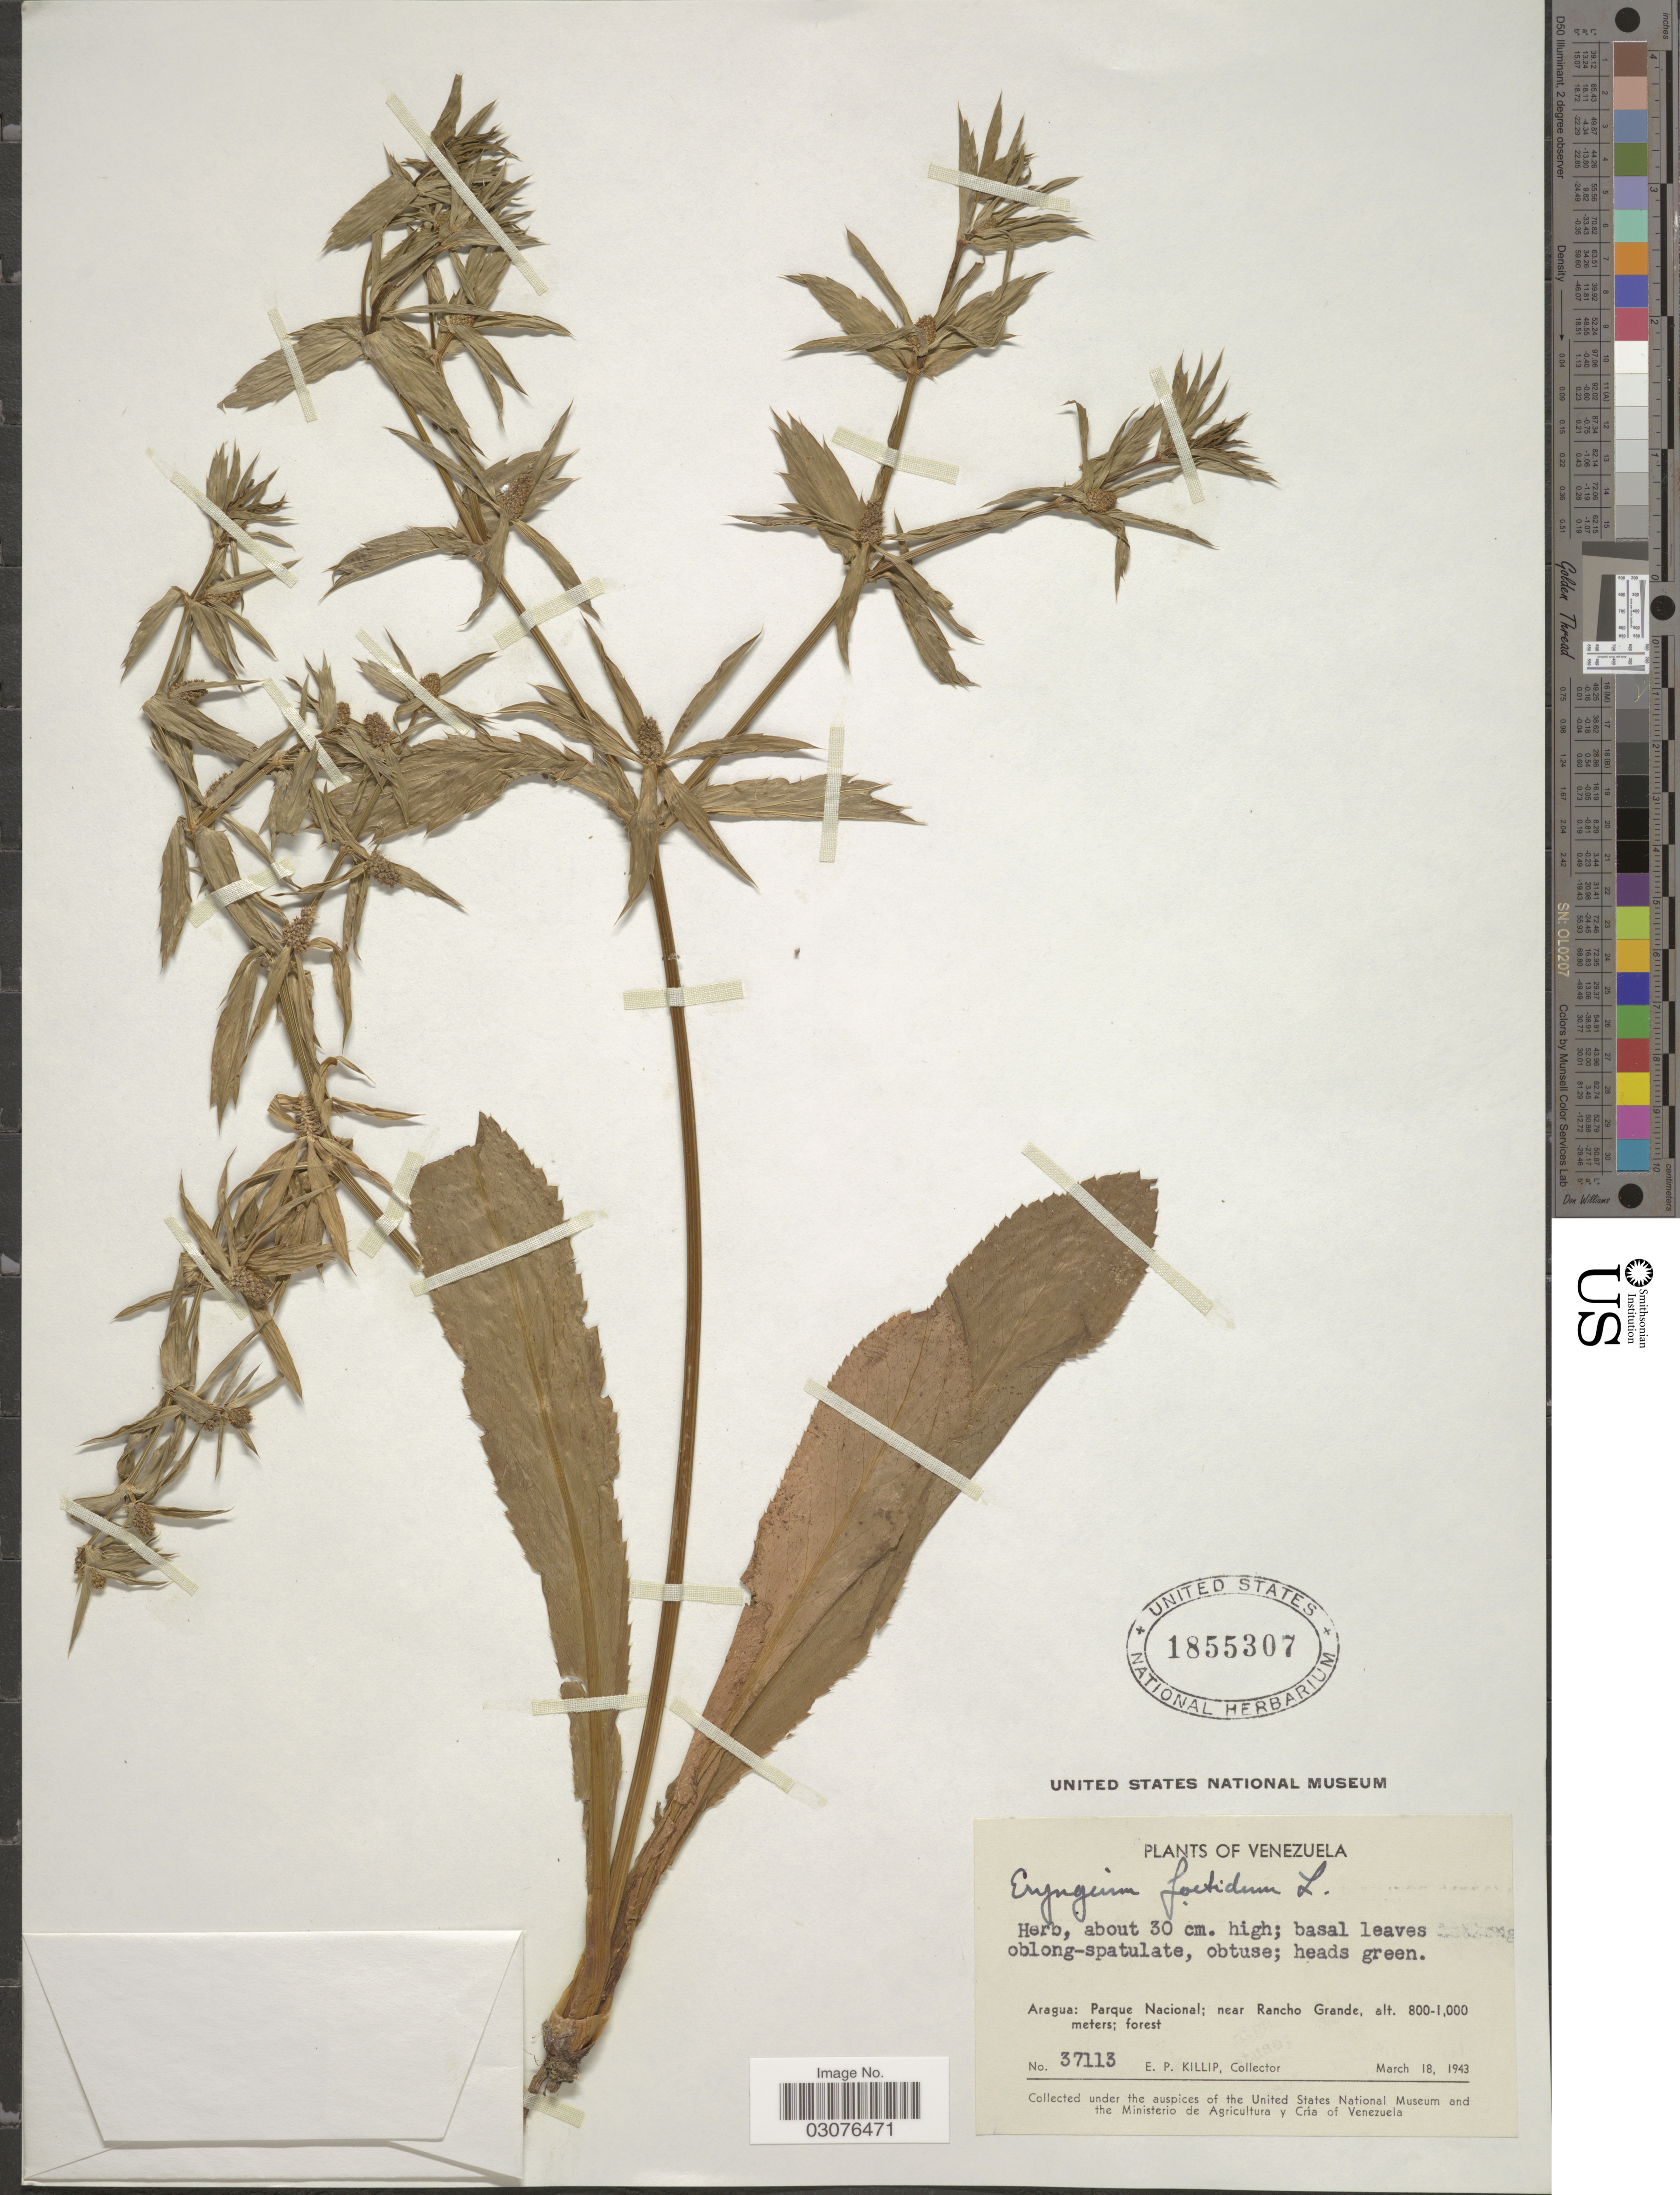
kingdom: Plantae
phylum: Tracheophyta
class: Magnoliopsida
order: Apiales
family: Apiaceae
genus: Eryngium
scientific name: Eryngium foetidum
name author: L.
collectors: E. P. Killip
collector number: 37113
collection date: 1943-03-18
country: Venezuela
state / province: Aragua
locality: Parque Nacional; near Rancho Grande.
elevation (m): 800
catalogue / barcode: US 1855307